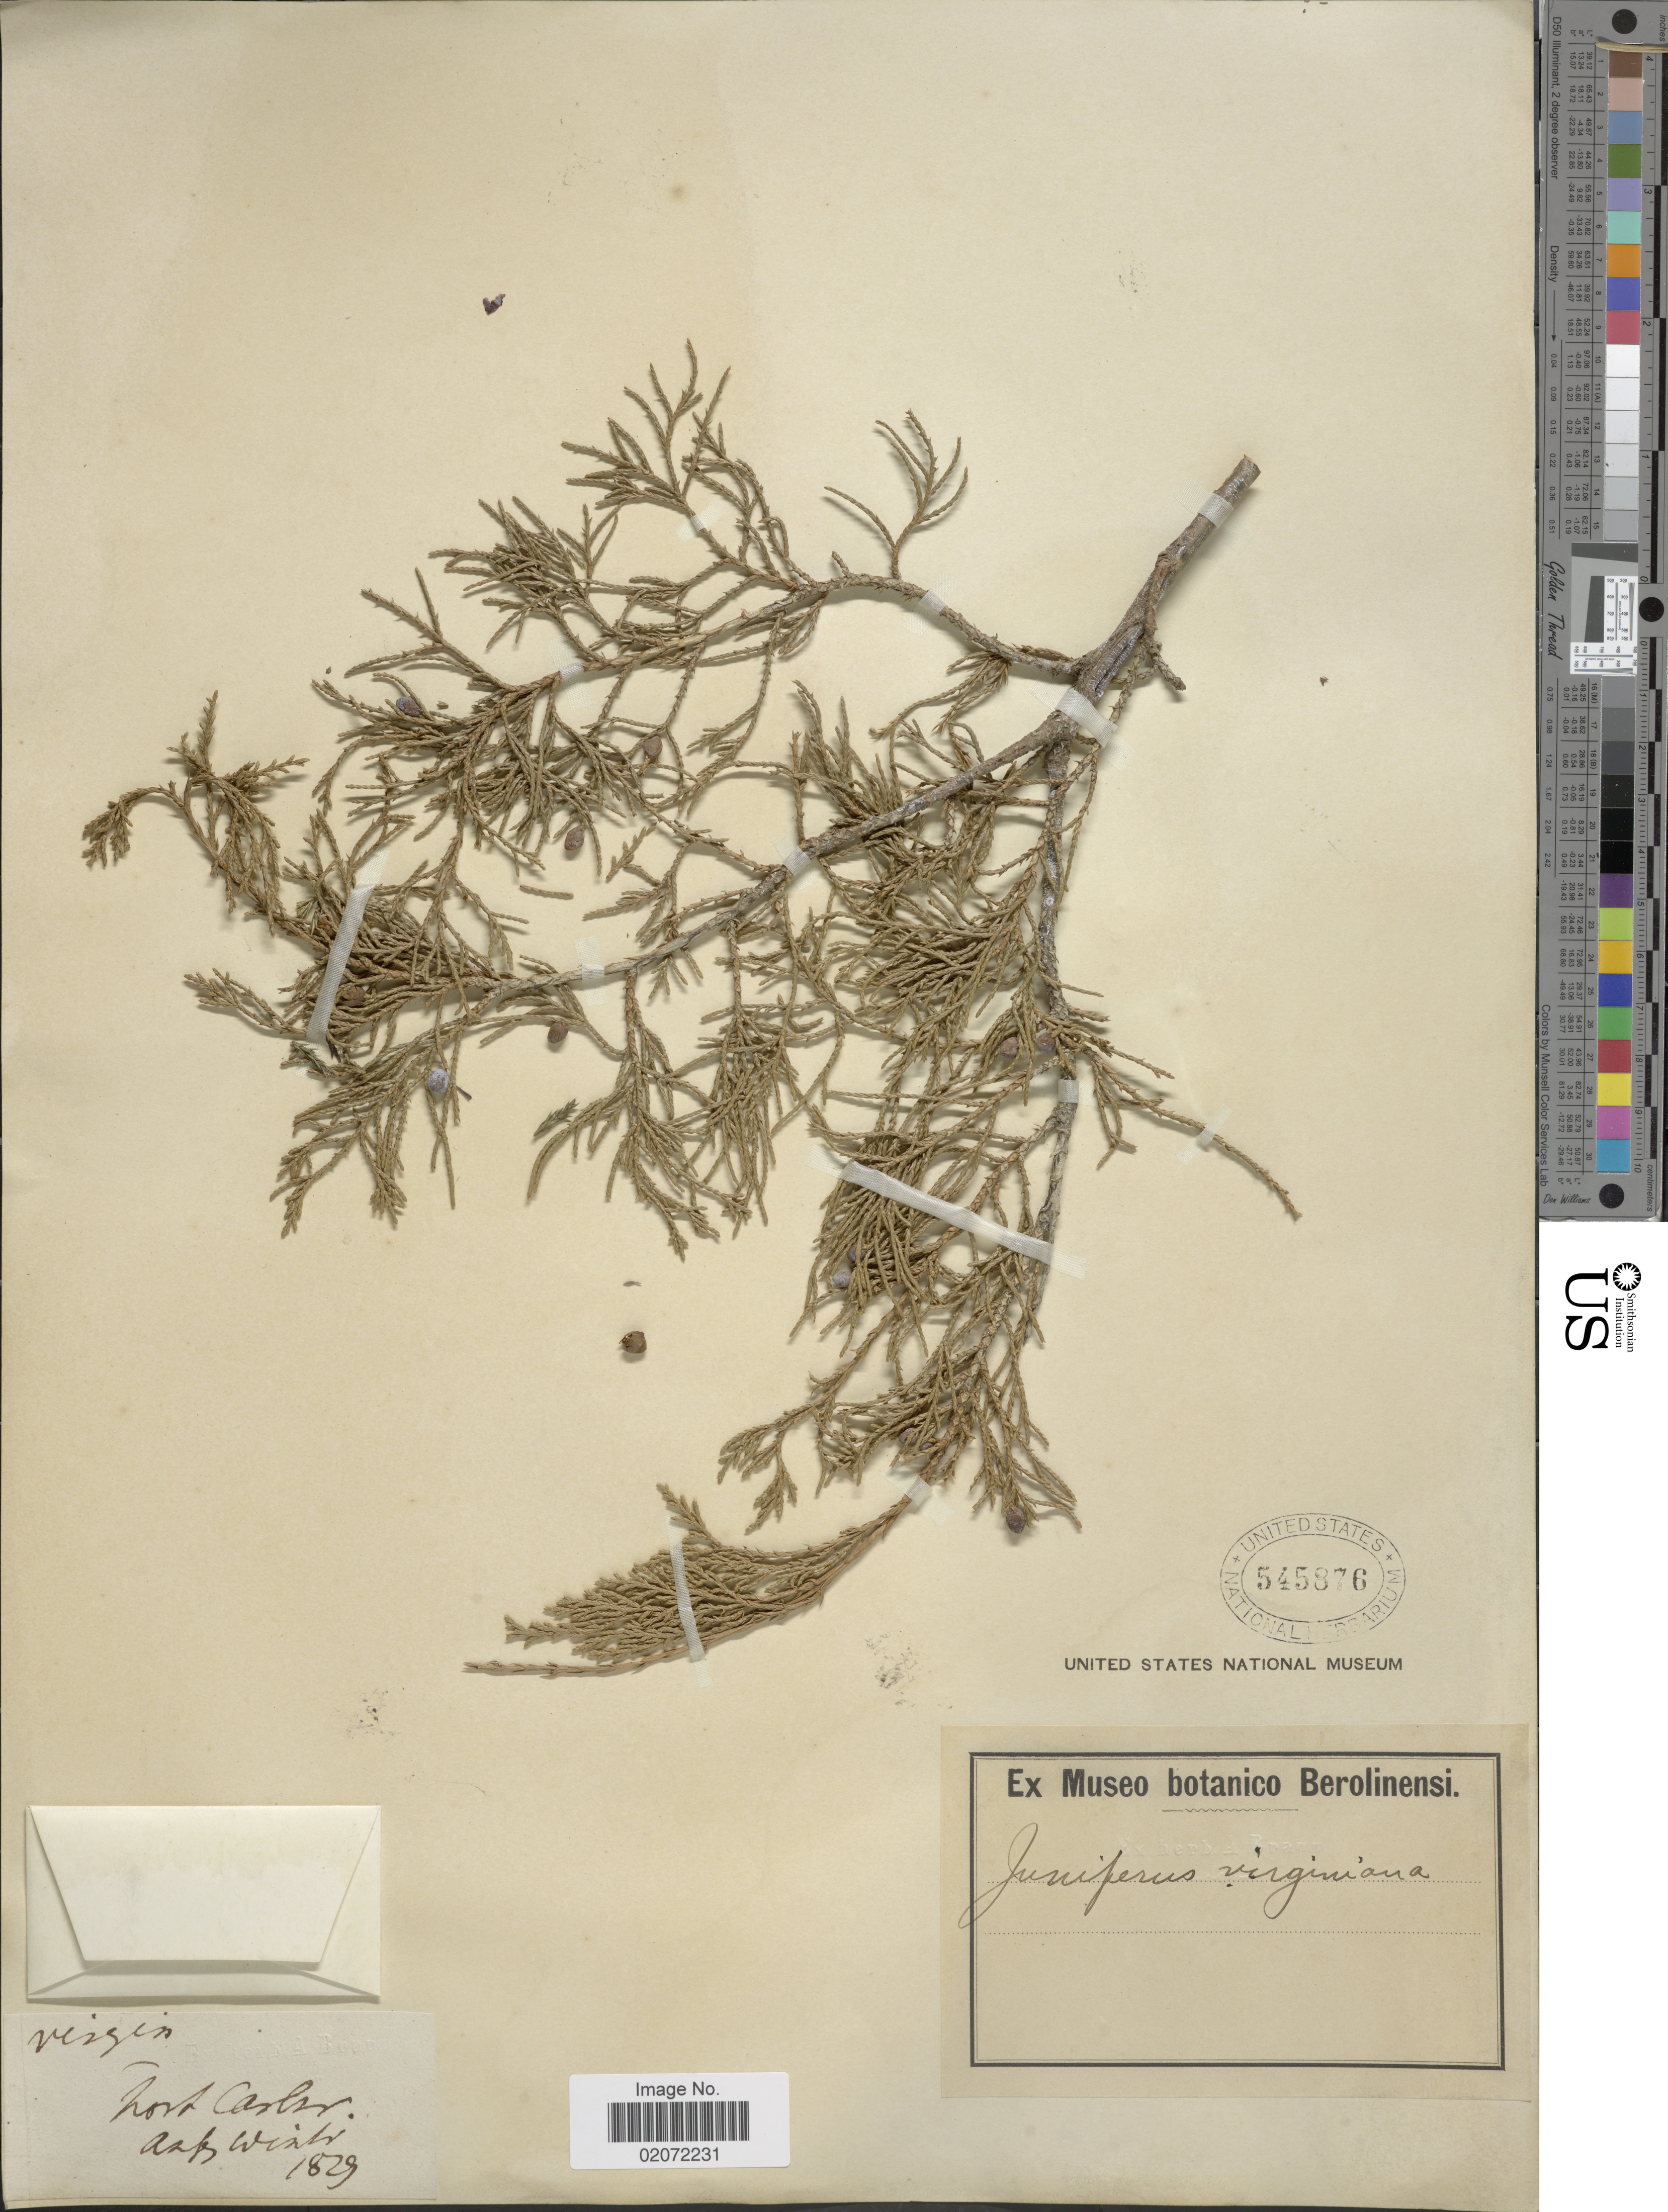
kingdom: Plantae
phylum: Tracheophyta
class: Pinopsida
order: Pinales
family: Cupressaceae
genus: Juniperus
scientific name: Juniperus virginiana var. pyramidalis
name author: Carrière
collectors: ex Museo Botanico Berolinensi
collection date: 1829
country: Germany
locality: Virgin. Hort Carlsr.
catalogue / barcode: US 545876